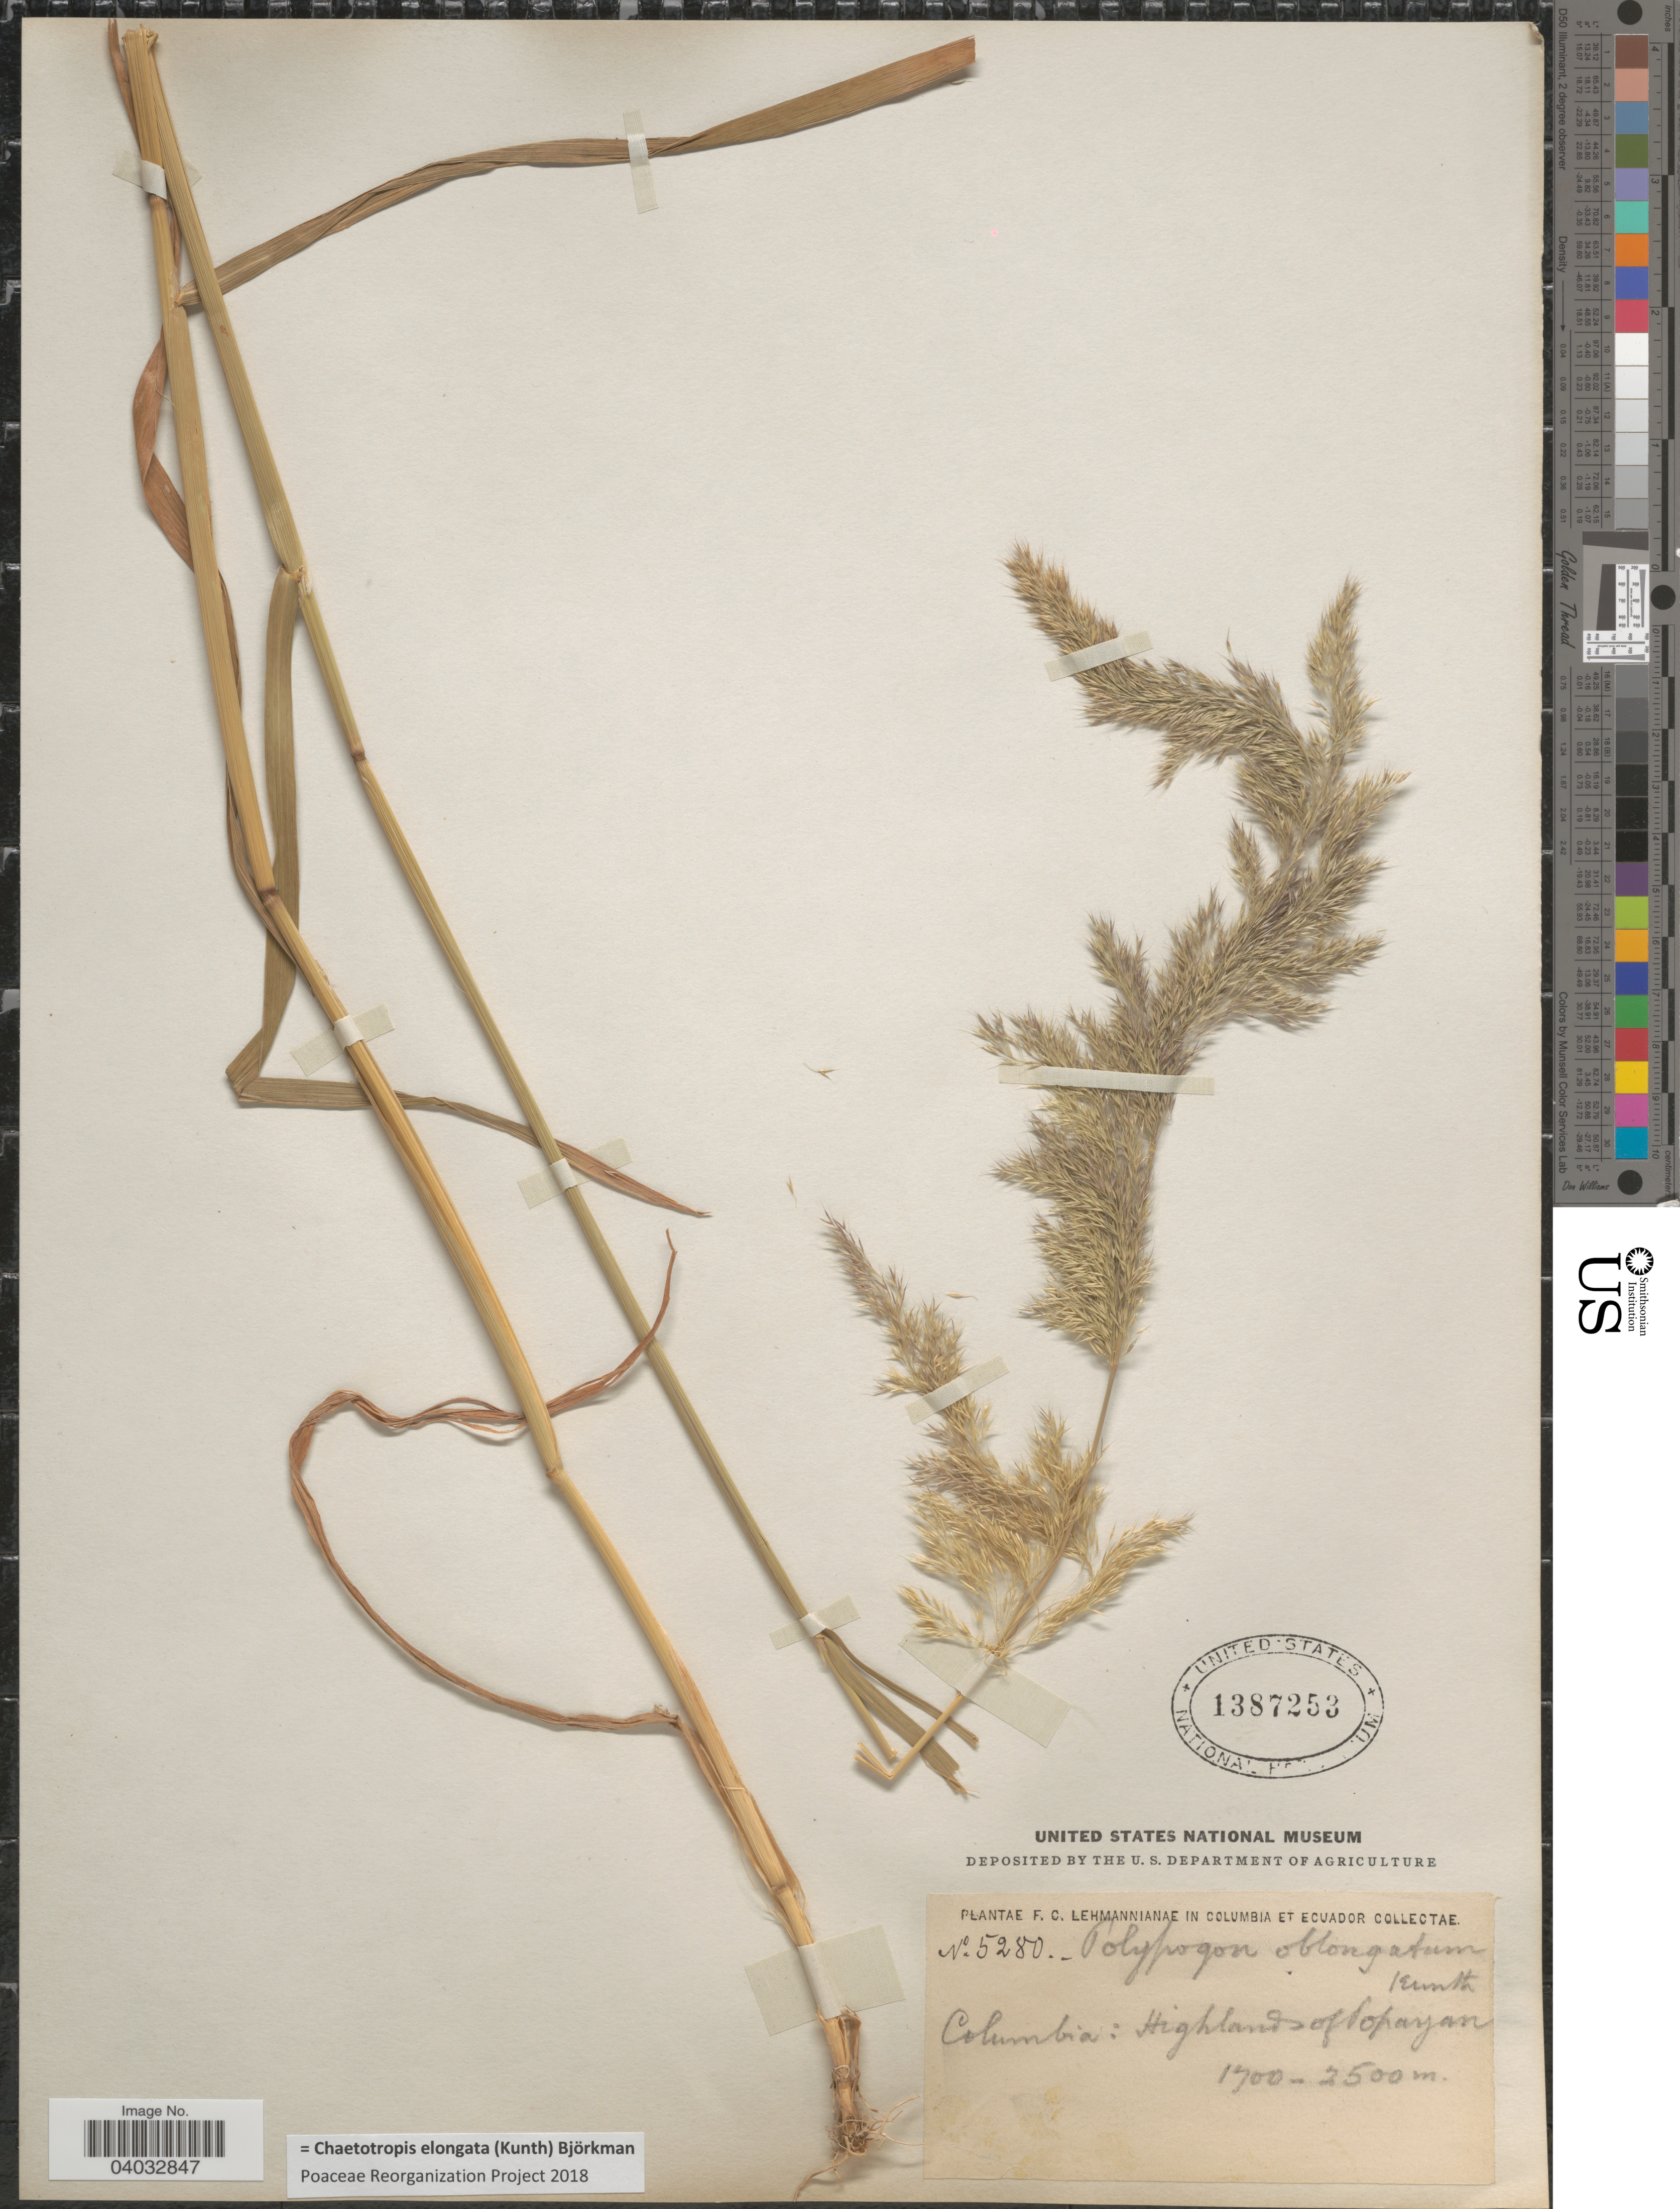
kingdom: Plantae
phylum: Tracheophyta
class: Liliopsida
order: Poales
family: Poaceae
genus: Chaetotropis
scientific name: Chaetotropis elongata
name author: (Kunth) Björkman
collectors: F. C. Lehmann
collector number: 5280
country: Colombia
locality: Highlands of Popayan.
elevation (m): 1700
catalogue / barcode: US 1387253